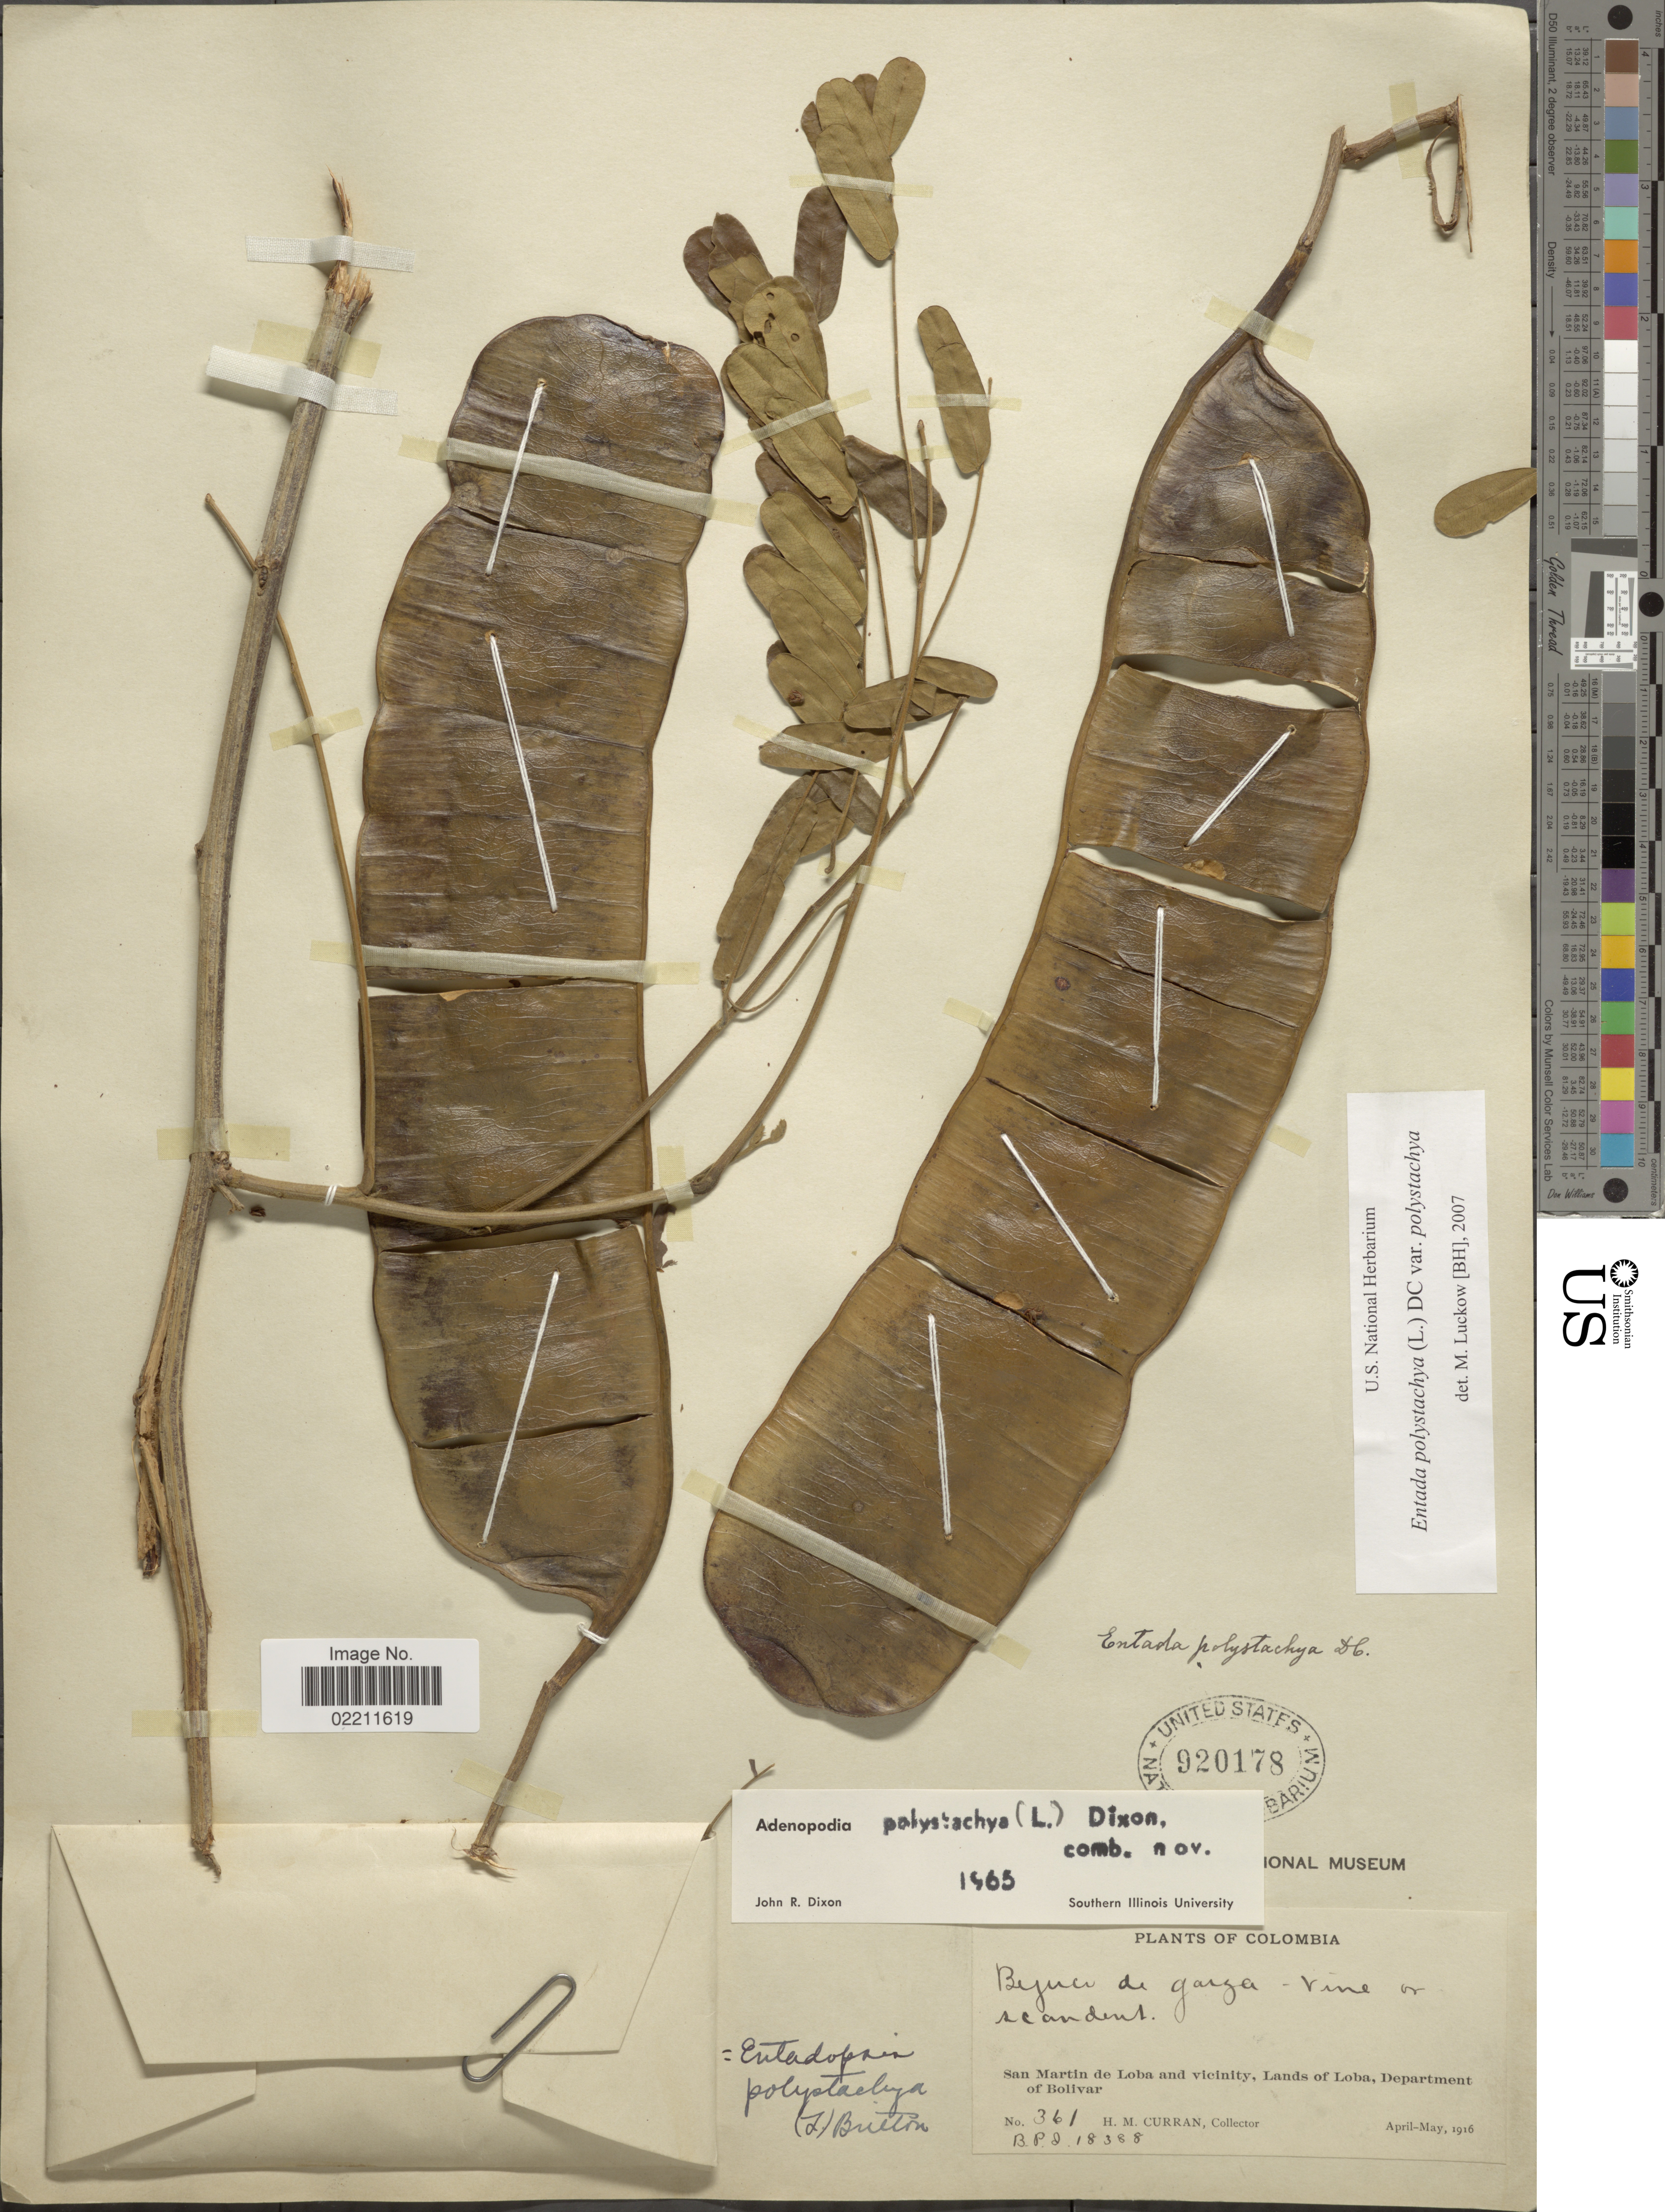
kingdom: Plantae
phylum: Tracheophyta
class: Magnoliopsida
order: Fabales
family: Fabaceae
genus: Entada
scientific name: Entada polystachya var. polystachya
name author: (L.) DC.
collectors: H. M. Curran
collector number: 361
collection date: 1916-04/1916-05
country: Colombia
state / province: Bolívar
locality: San Martin de Loba and vicinity, Lands of Loba, Department of Bolivar.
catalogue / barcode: US 920178